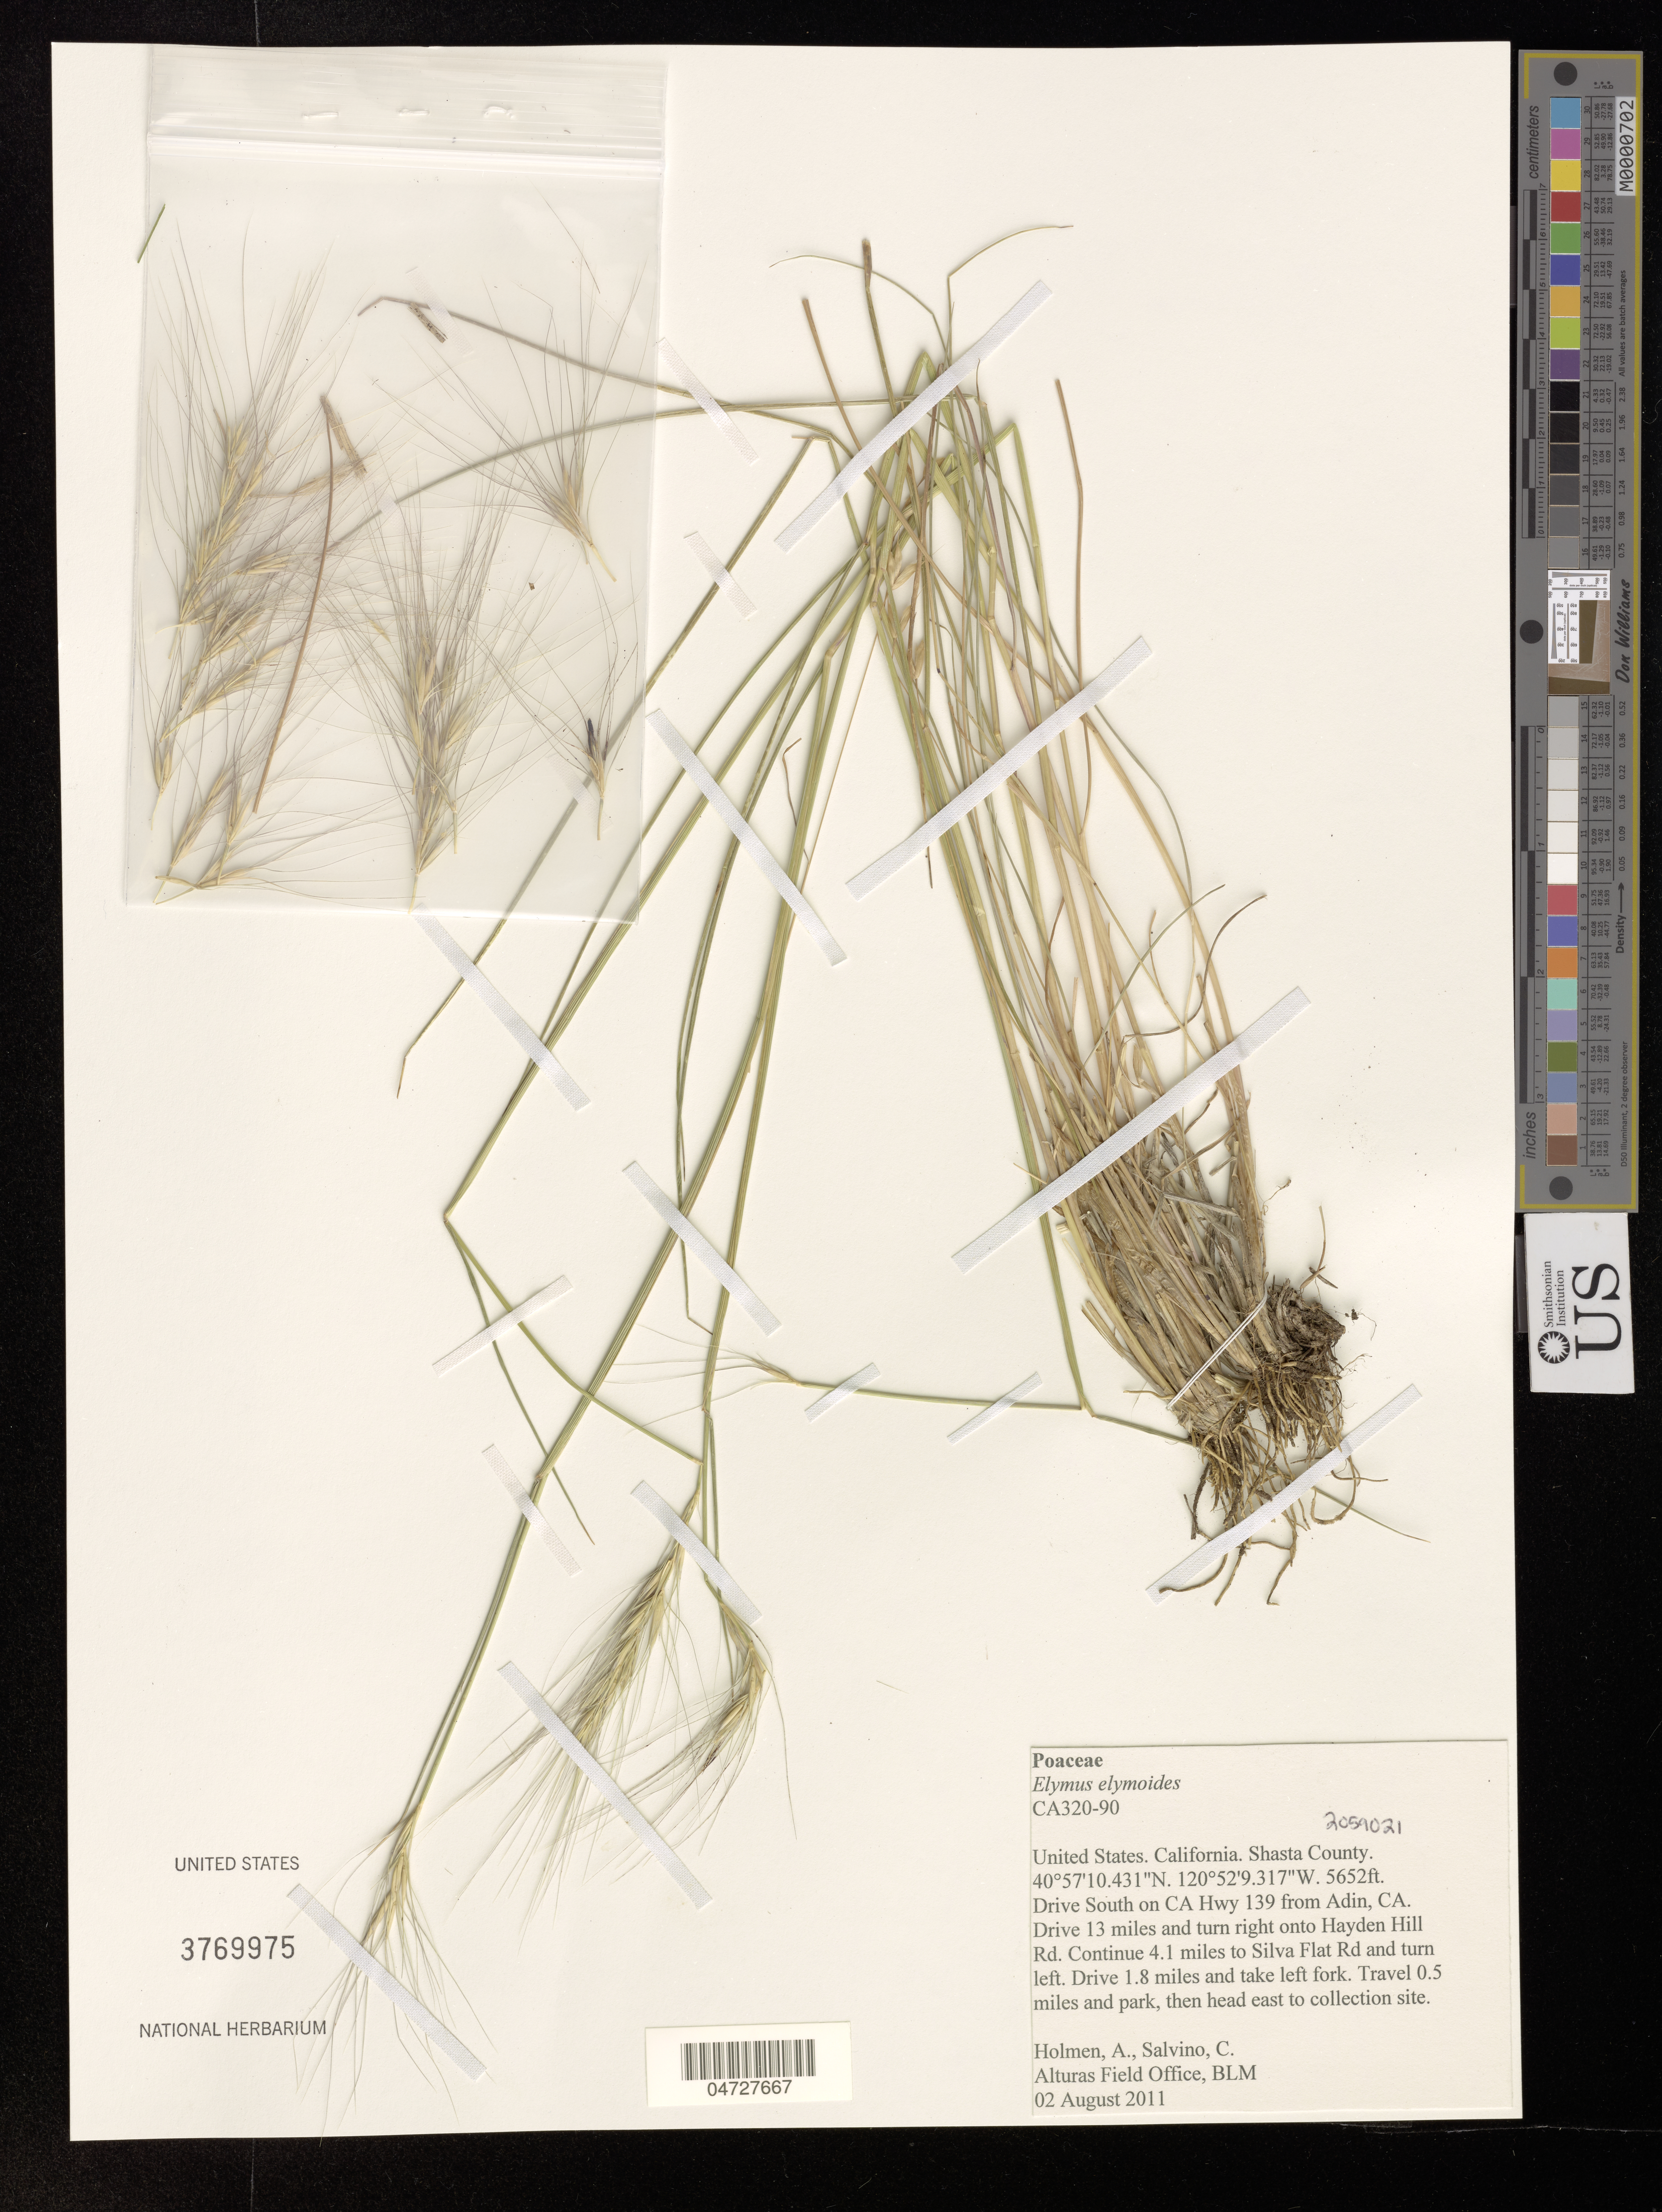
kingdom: Plantae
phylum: Tracheophyta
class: Liliopsida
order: Poales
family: Poaceae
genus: Elymus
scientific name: Elymus elymoides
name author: (Raf.) Swezey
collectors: A. Holmen & C. Salvino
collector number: CA320-90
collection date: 2011-08-02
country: United States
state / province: California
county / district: Shasta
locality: Shasta County. Drive South on CA Hwy 139 from Adin. Drive 13 miles and turn right onto Hayden Hill Rd. Continue 4.1 miles to Silva Flat Rd and turn left. Drive 1.8 miles and take left fork. Travel 0.5 miles and park, then head east to collection site.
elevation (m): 1723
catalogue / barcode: US 3769975